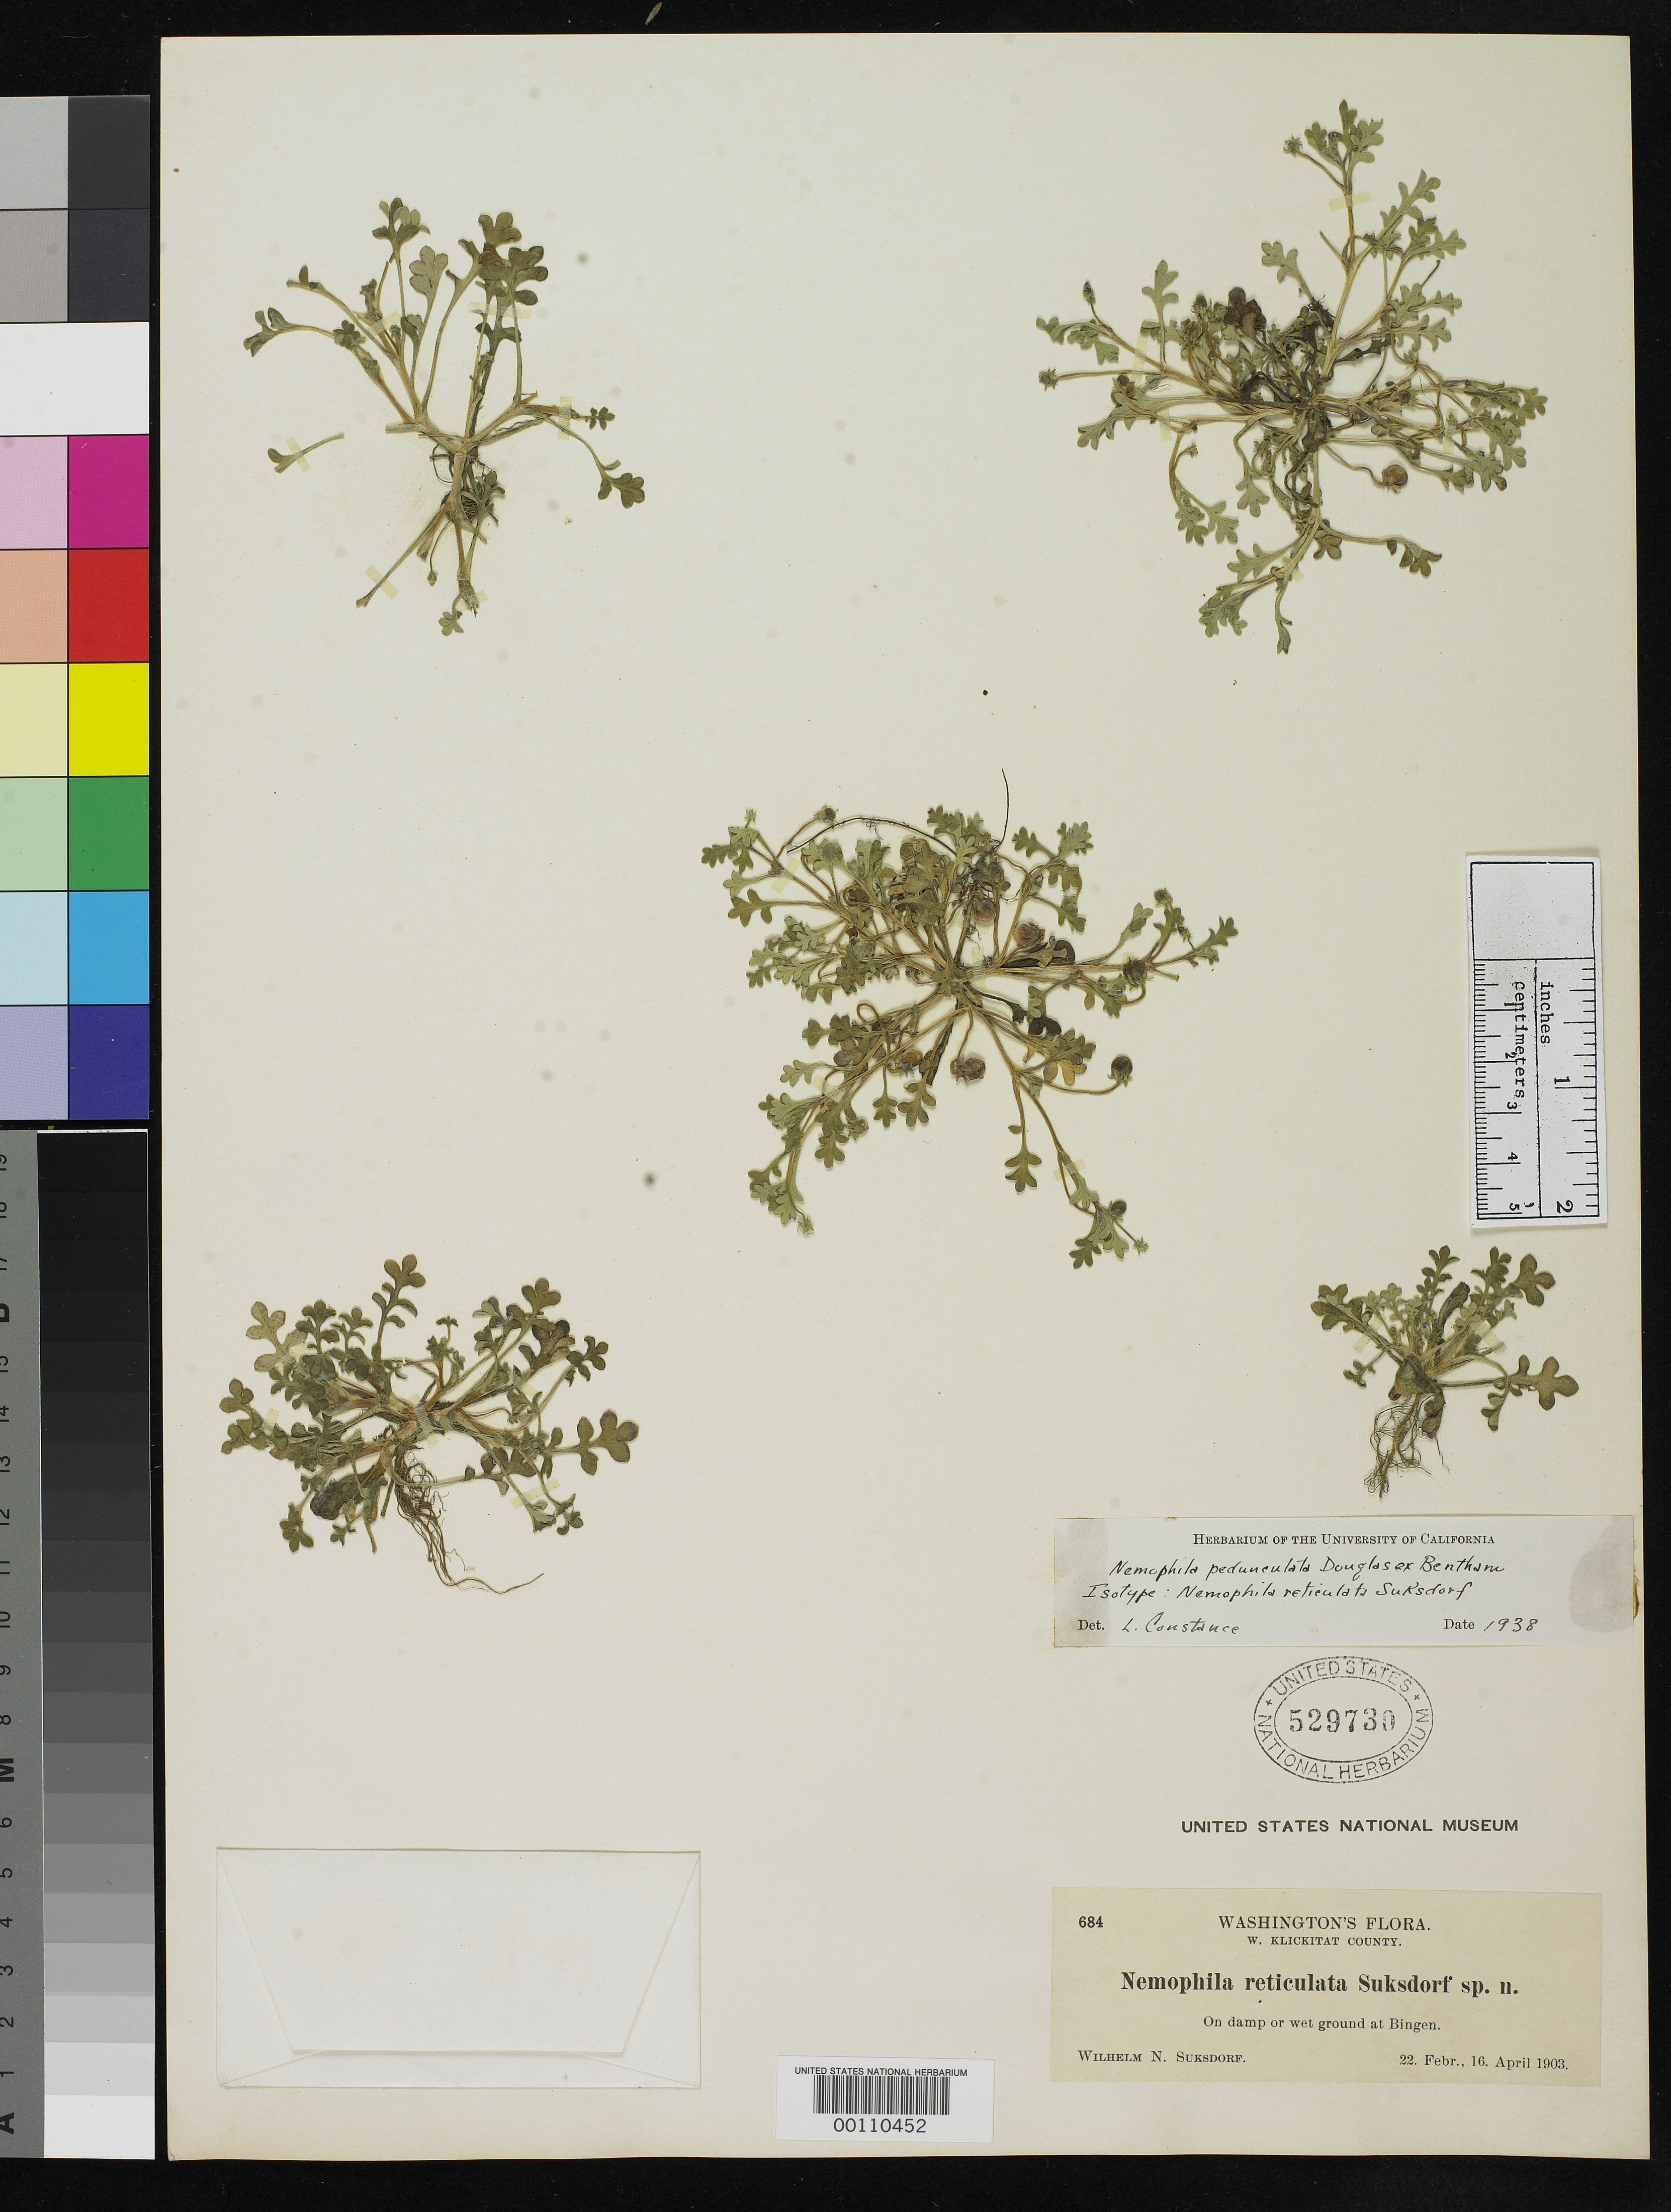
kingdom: Plantae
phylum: Tracheophyta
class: Magnoliopsida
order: Boraginales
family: Hydrophyllaceae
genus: Nemophila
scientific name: Nemophila reticulata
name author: Suksd.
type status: Isotype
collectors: W. N. Suksdorf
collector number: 684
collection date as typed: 22 Feb 1903 and 16 Apr 1903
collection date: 1903-02-22,1903-04-16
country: United States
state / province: Washington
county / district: Klickitat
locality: Near Bingen.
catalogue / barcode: US 529730